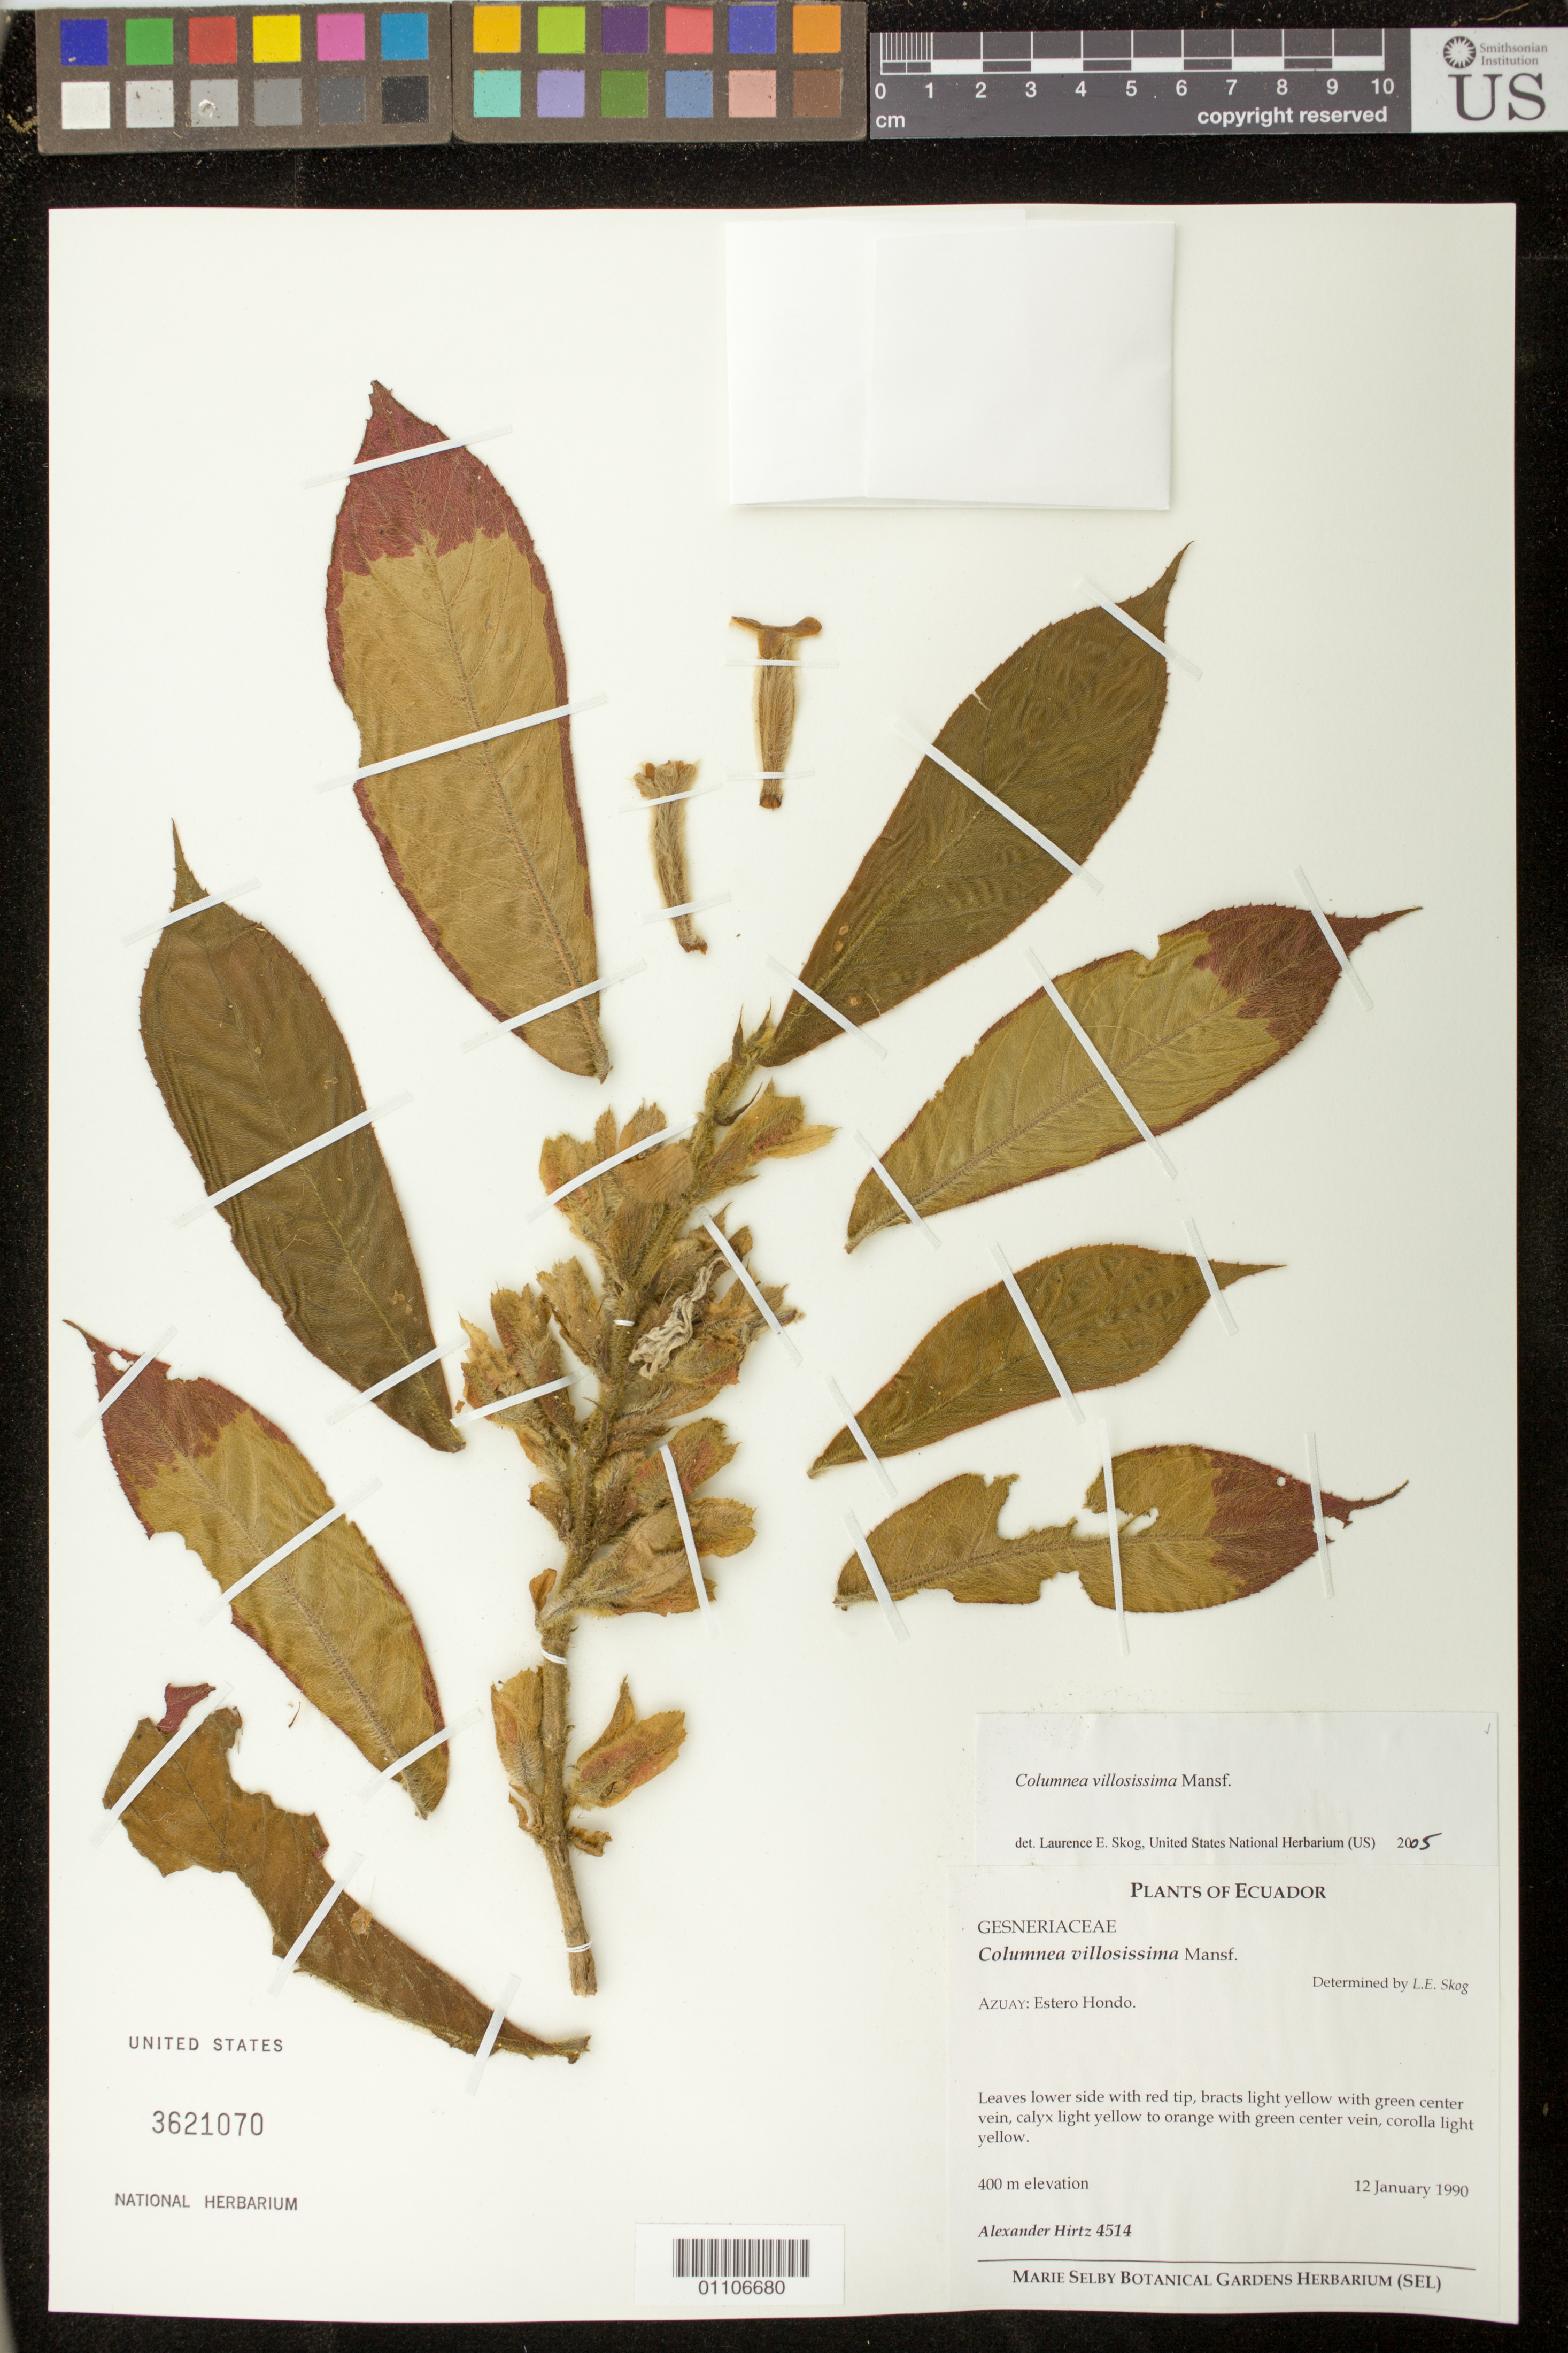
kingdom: Plantae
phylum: Tracheophyta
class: Magnoliopsida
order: Lamiales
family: Gesneriaceae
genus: Columnea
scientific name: Columnea villosissima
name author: Mansf.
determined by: Skog, Laurence E.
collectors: A. Hirtz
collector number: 4514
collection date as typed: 12 Jan 1990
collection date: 1990-01-12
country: Ecuador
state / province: Azuay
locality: Estero Hondo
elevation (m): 400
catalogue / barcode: US 3621070